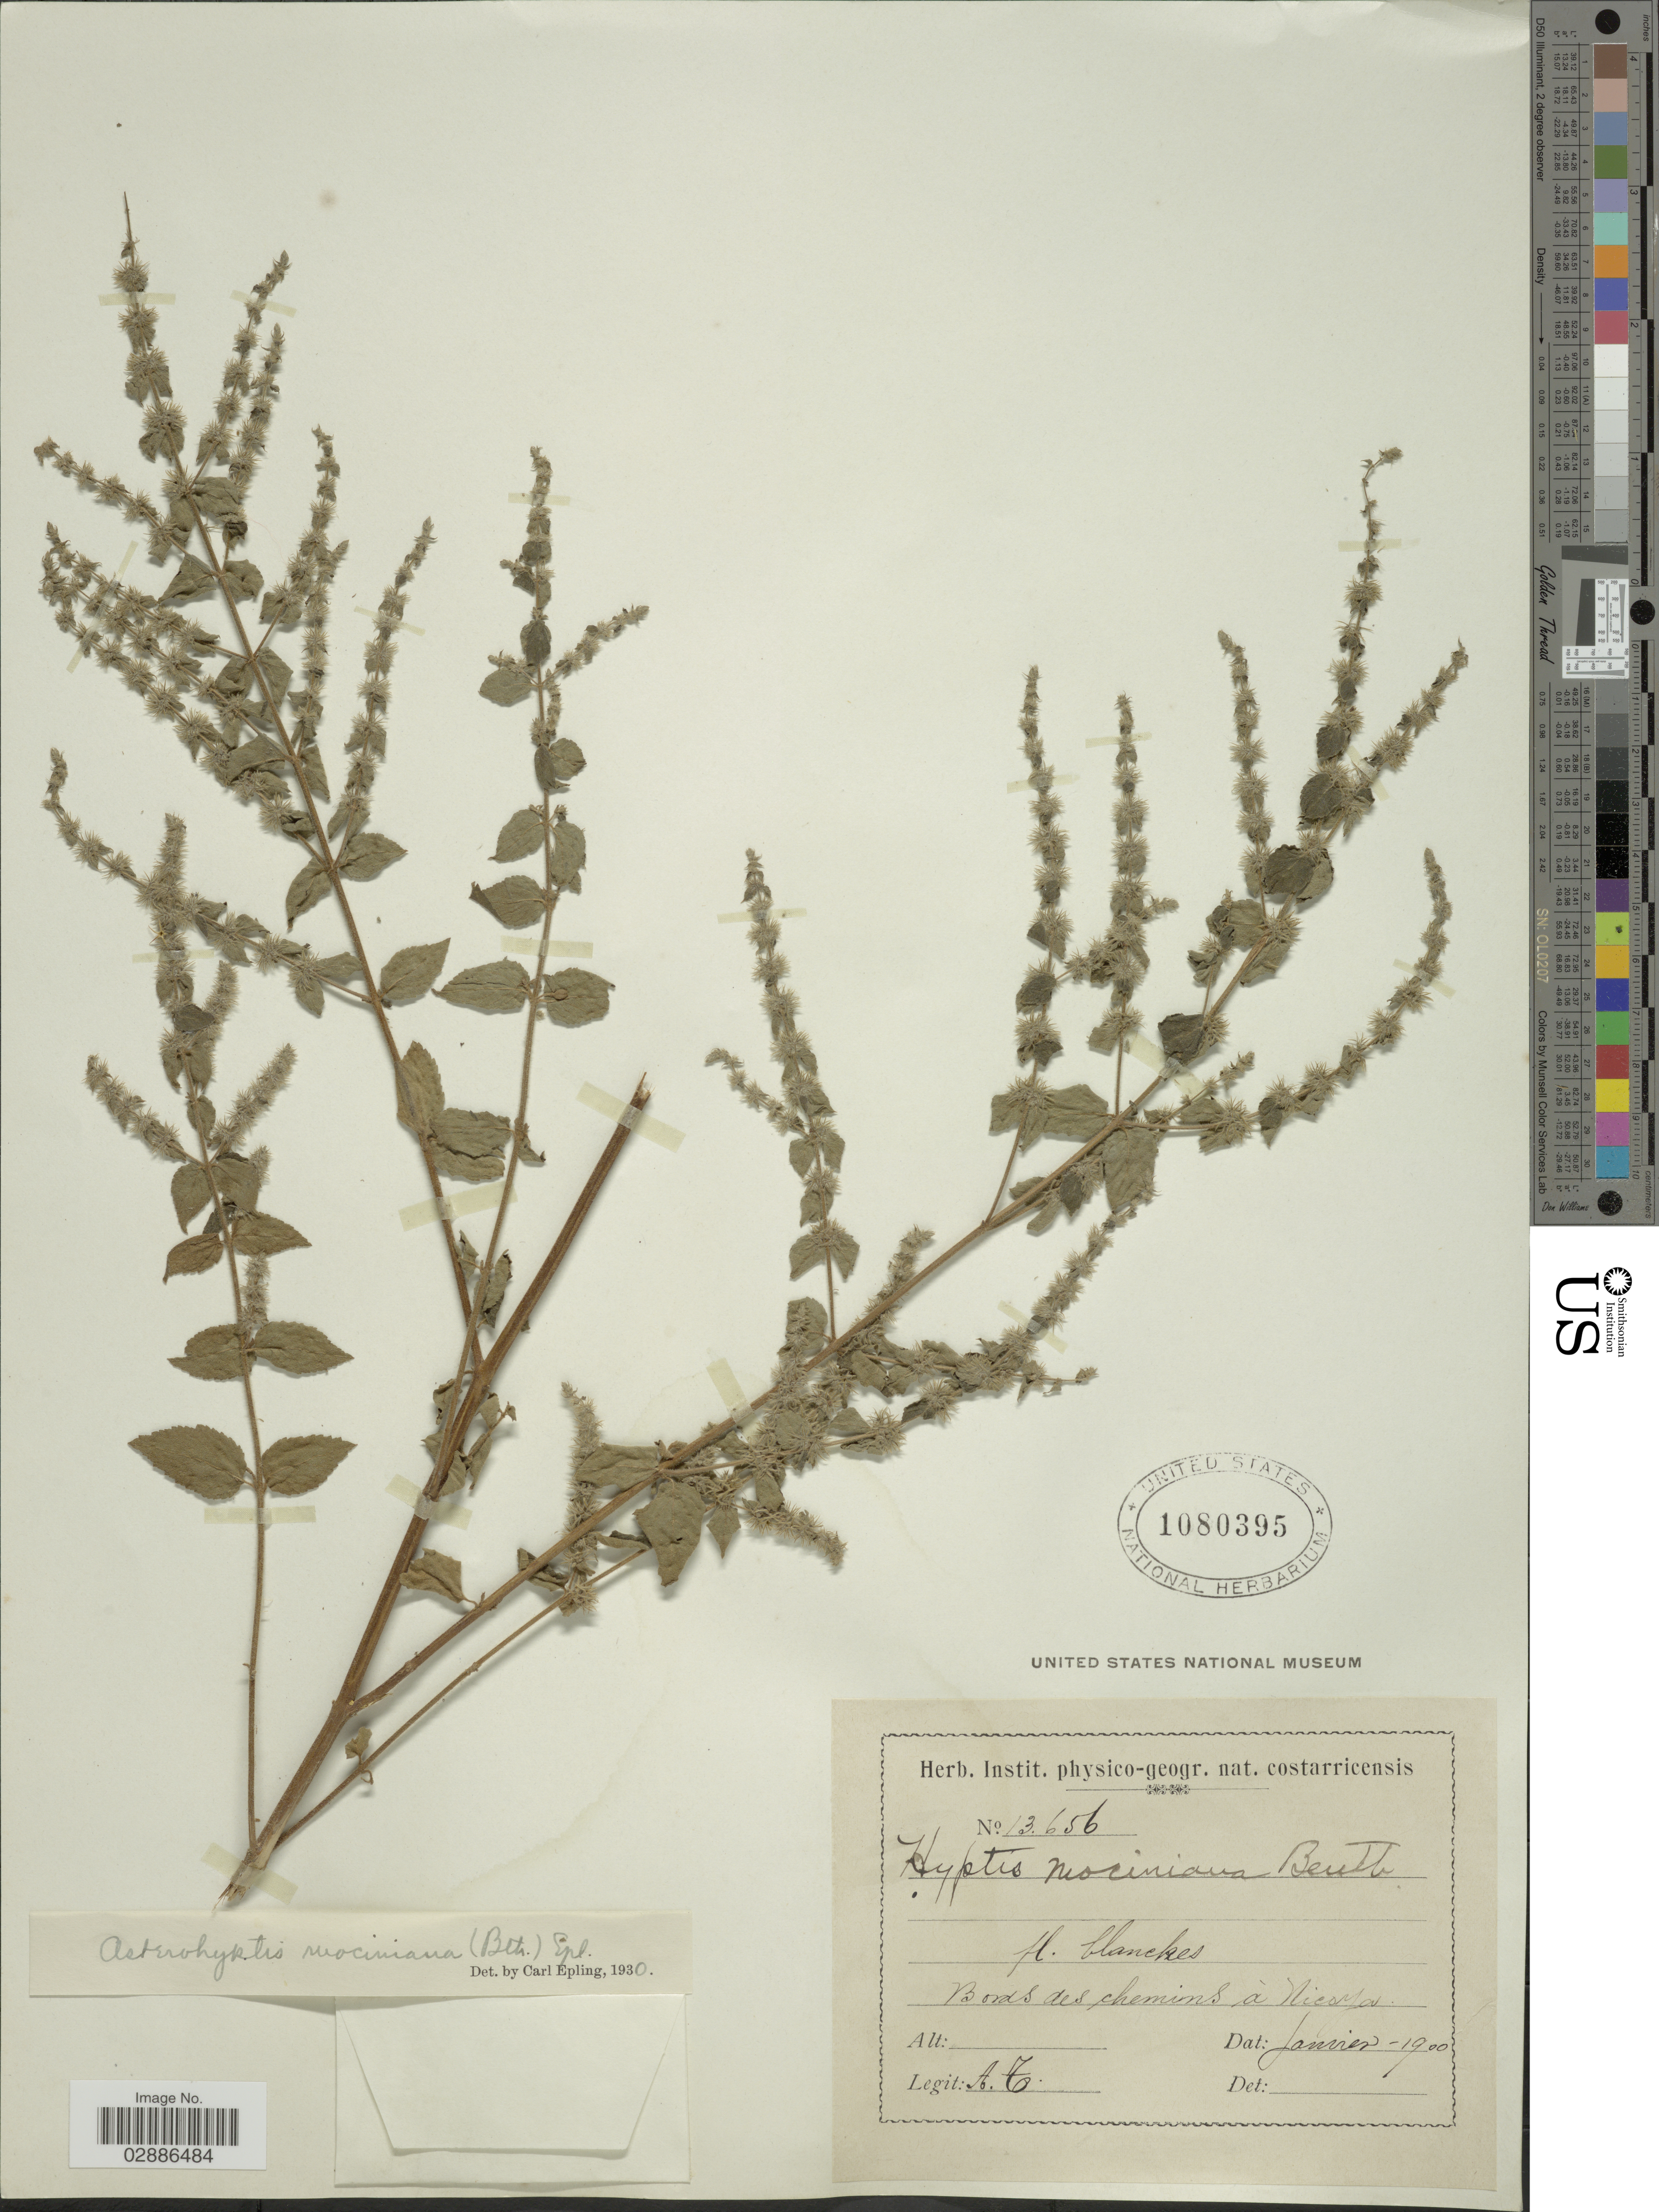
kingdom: Plantae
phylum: Tracheophyta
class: Magnoliopsida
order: Lamiales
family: Lamiaceae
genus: Asterohyptis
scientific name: Asterohyptis mociniana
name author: (Benth.) Epling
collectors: A. T.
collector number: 13656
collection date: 1900-01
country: Costa Rica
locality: Bords des chemins á Nicoya.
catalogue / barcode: US 1080395